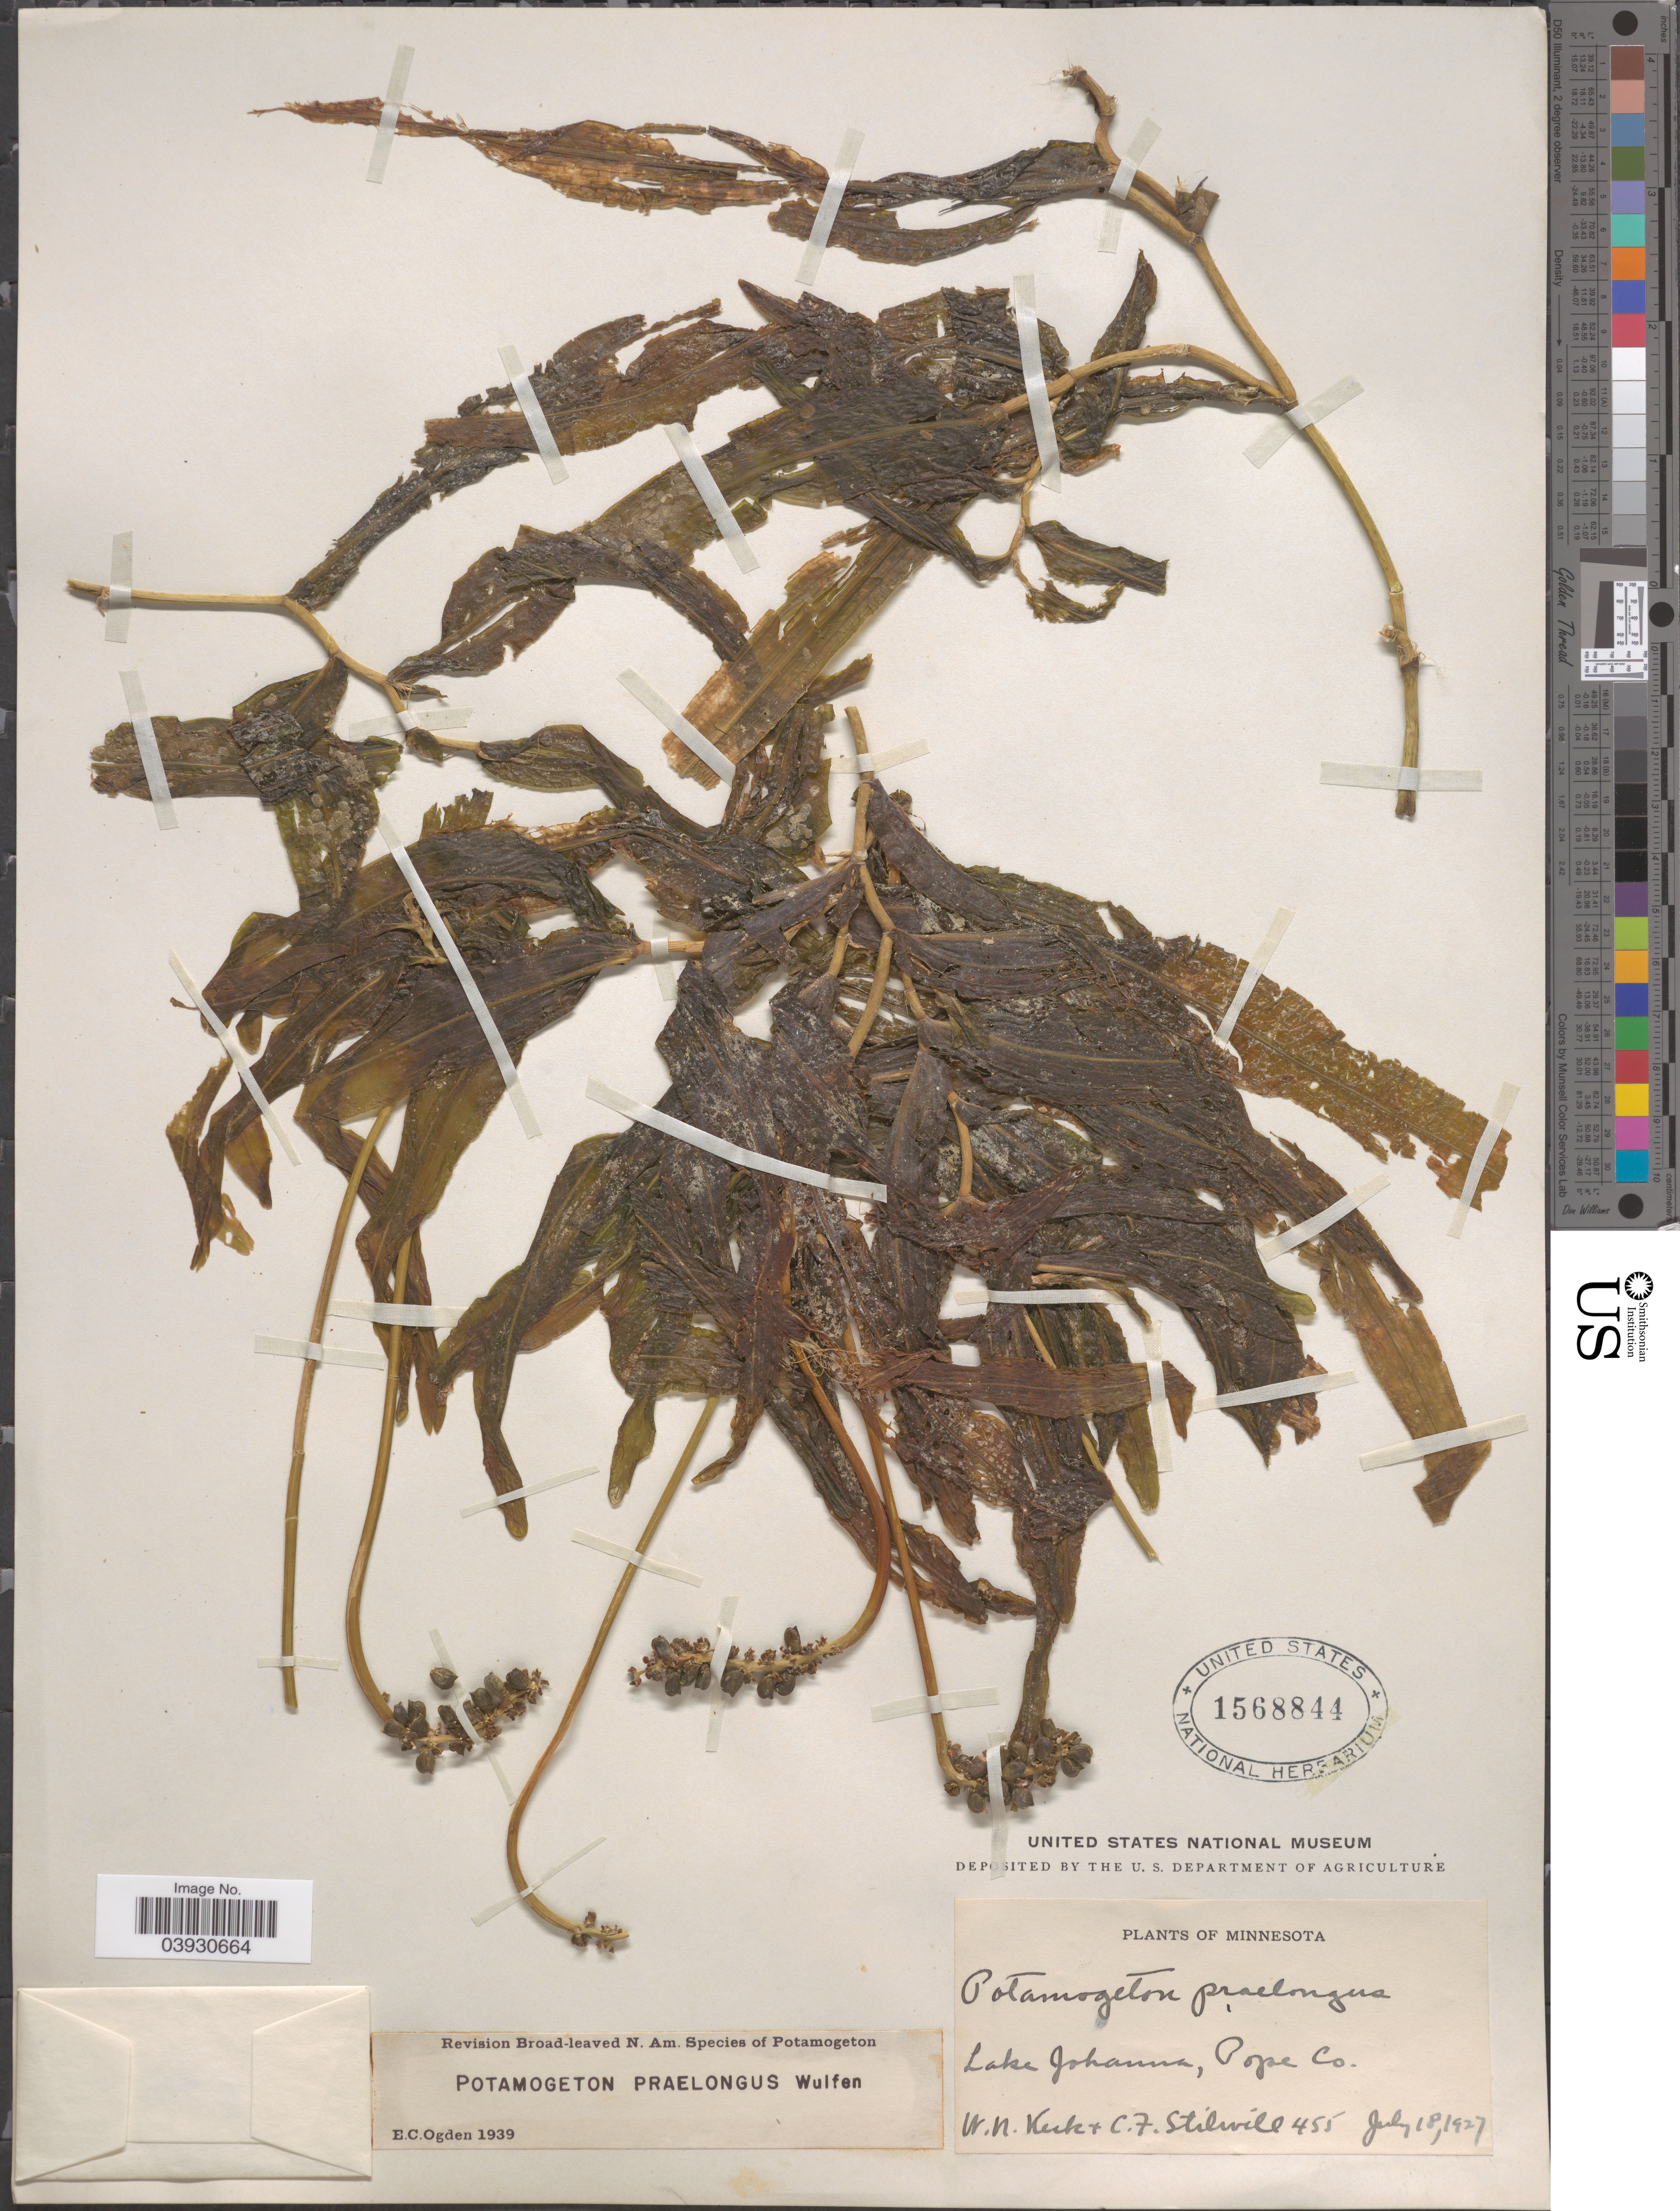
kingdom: Plantae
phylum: Tracheophyta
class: Liliopsida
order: Alismatales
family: Potamogetonaceae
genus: Potamogeton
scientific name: Potamogeton praelongus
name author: Wulfen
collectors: W. Keck & C. Stilwill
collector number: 455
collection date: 1927-07-18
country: United States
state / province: Minnesota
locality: Lake Johanna, Pope Co.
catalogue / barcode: US 1568844